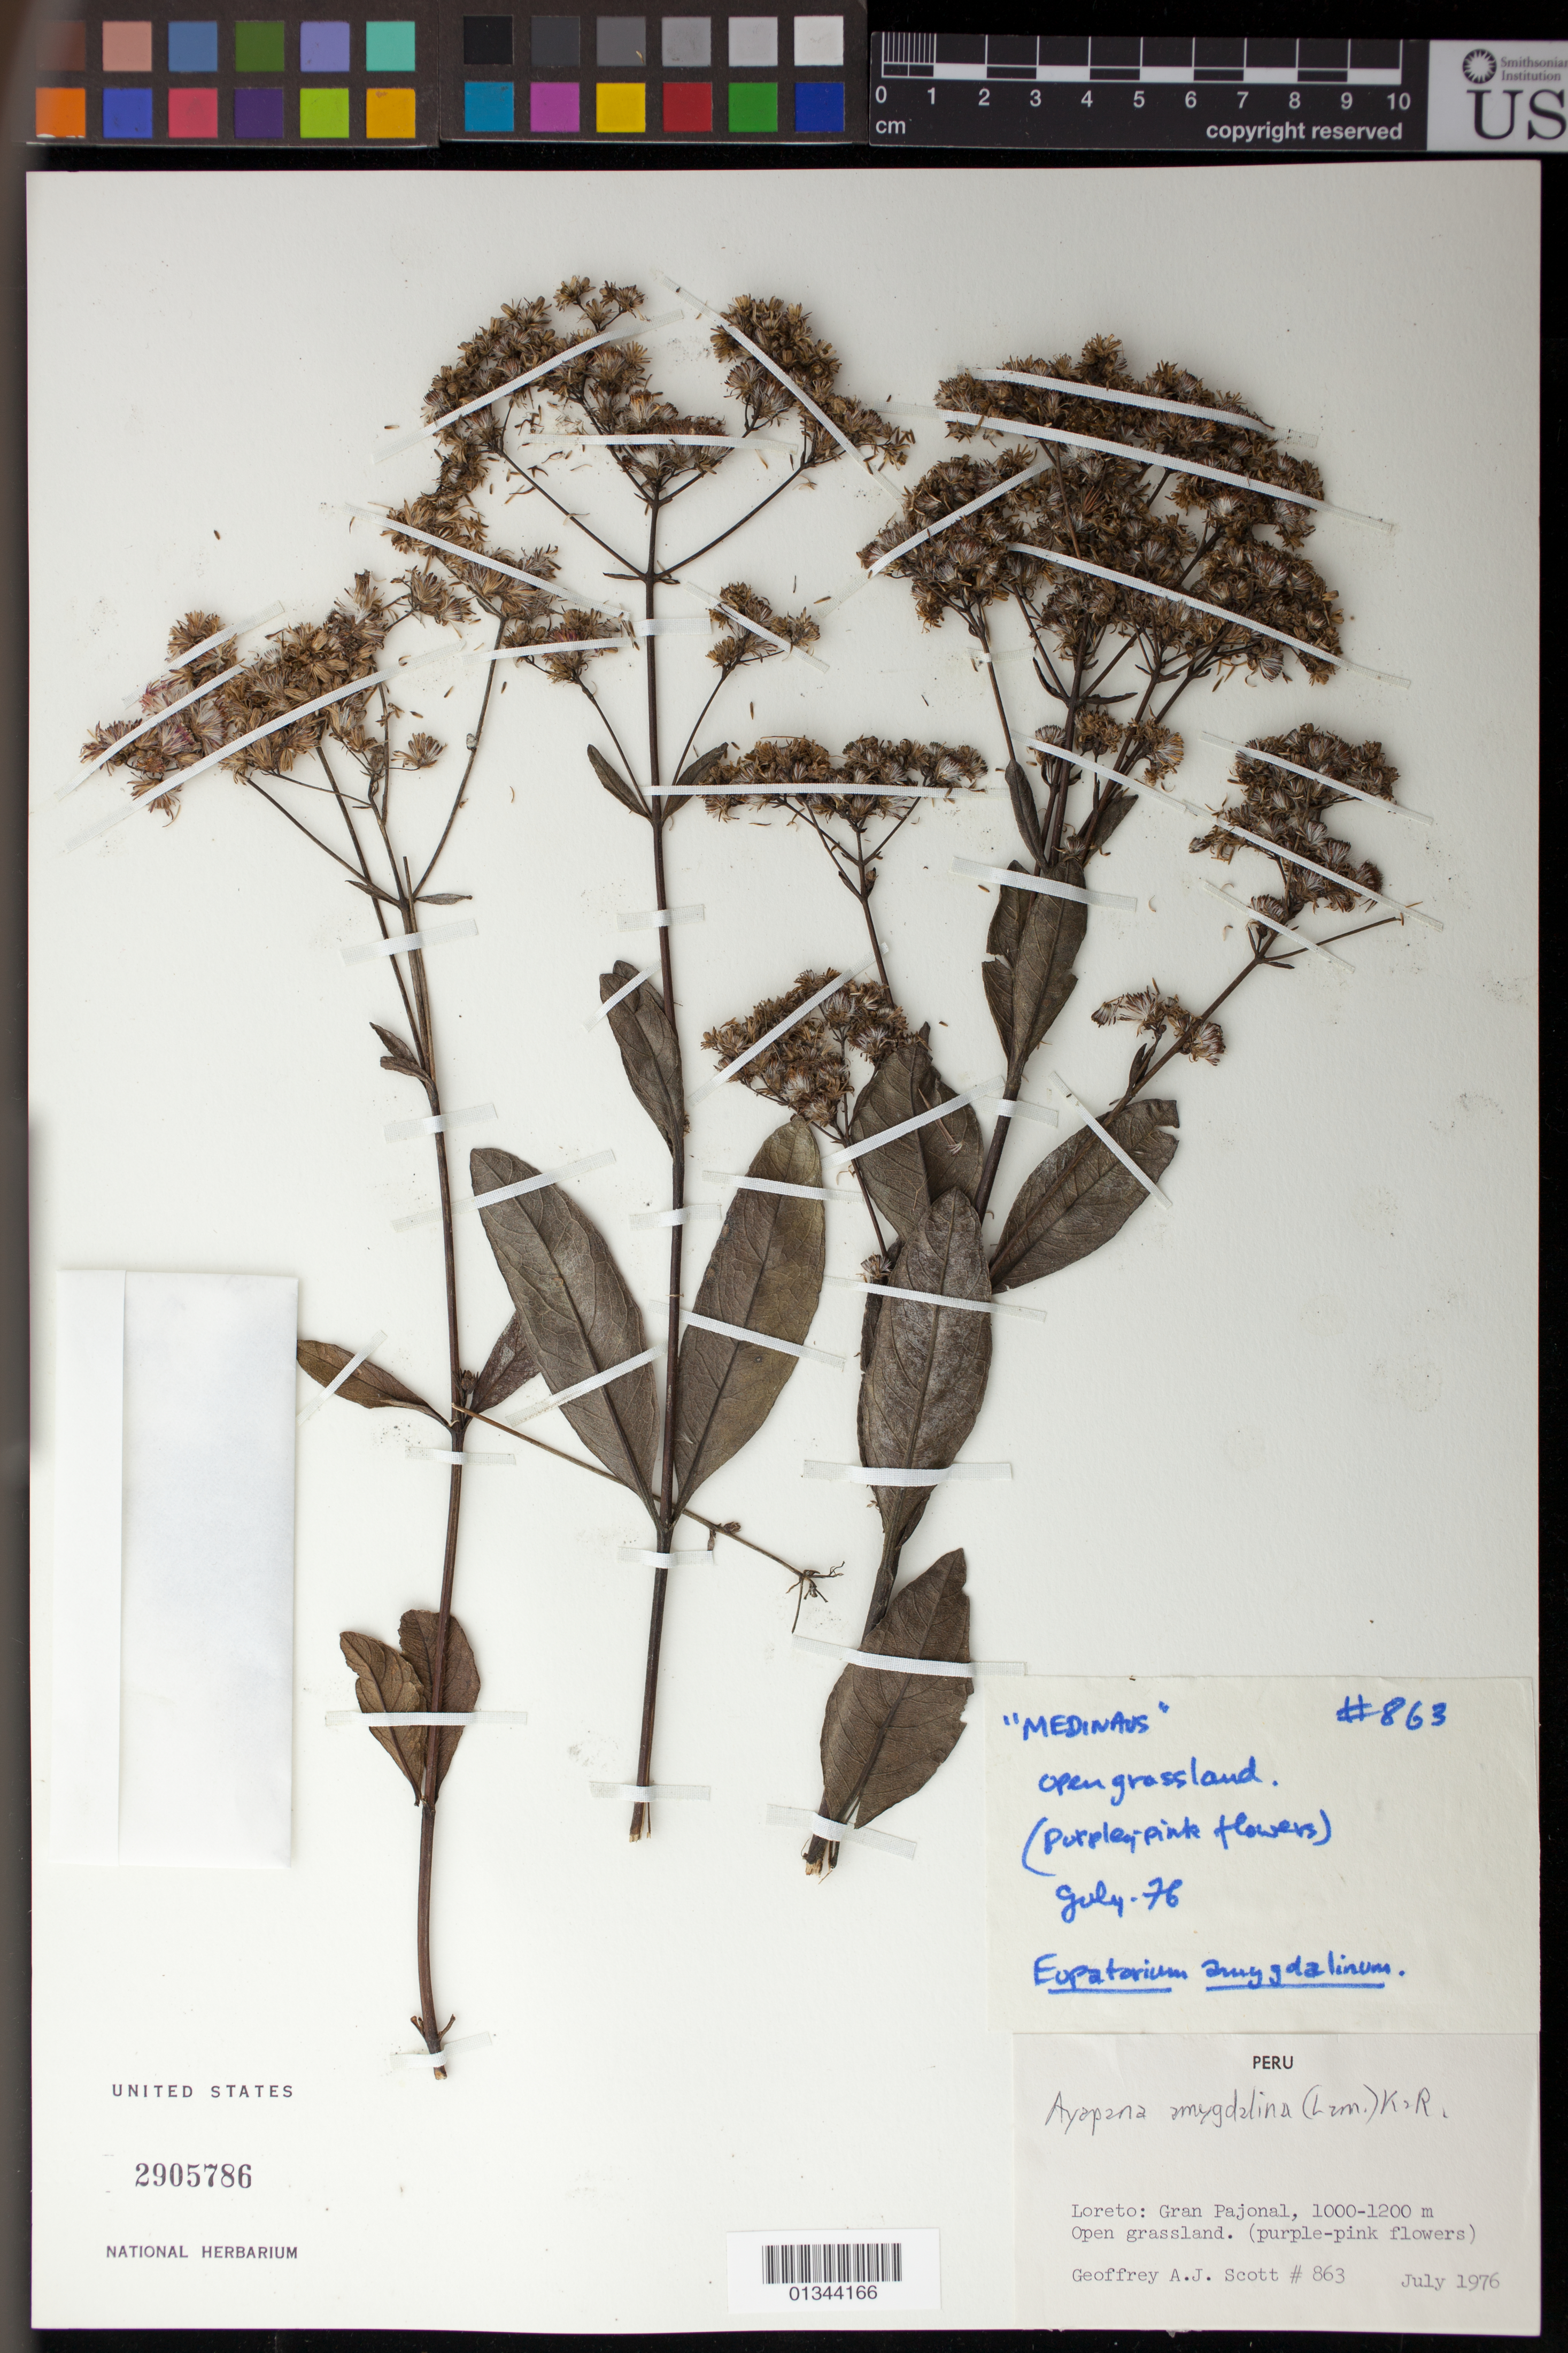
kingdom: Plantae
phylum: Tracheophyta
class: Magnoliopsida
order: Asterales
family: Asteraceae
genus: Ayapana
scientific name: Ayapana amygdalina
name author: (Lam.) R.M. King & H. Rob.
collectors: G. Scott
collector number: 863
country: Peru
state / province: Loreto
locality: Gran Pajonal.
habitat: open grassland.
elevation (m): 1000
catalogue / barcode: US 2905786